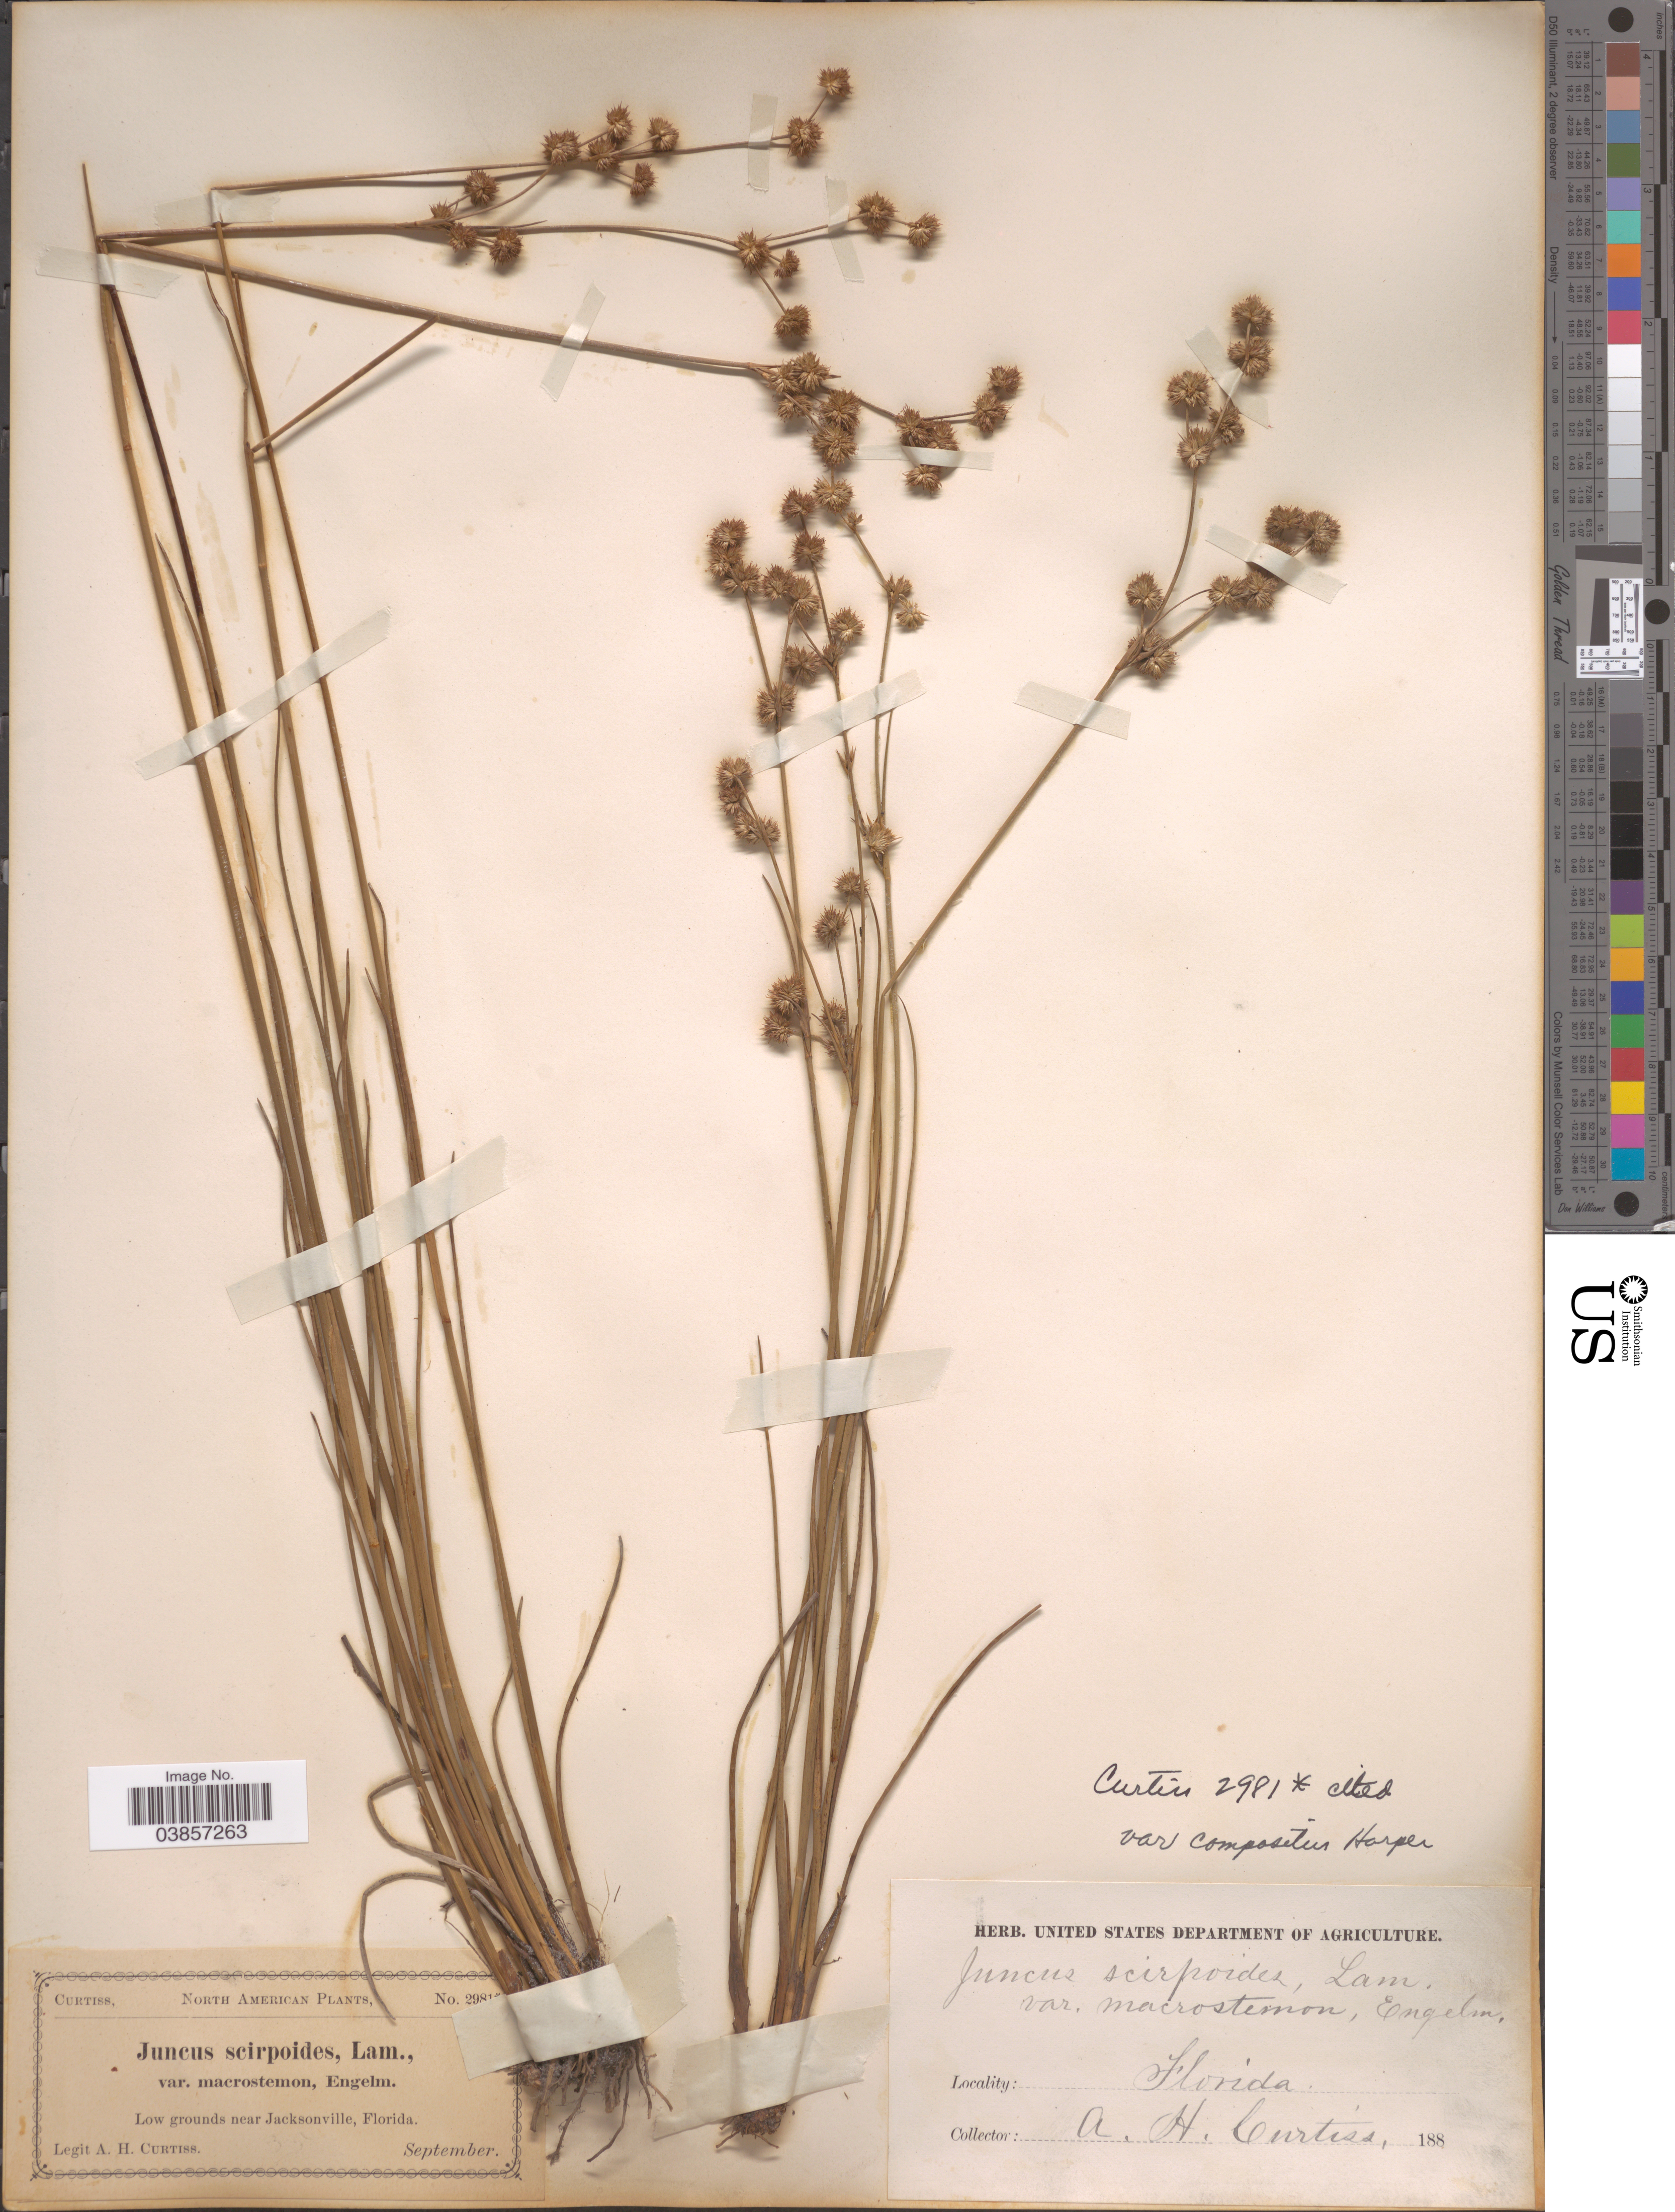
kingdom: Plantae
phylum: Tracheophyta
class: Liliopsida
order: Poales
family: Juncaceae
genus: Juncus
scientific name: Juncus scirpoides var. compositus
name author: R.M. Harper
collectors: A. H. Curtiss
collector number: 2981!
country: United States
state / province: Florida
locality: Near Jacksonville.